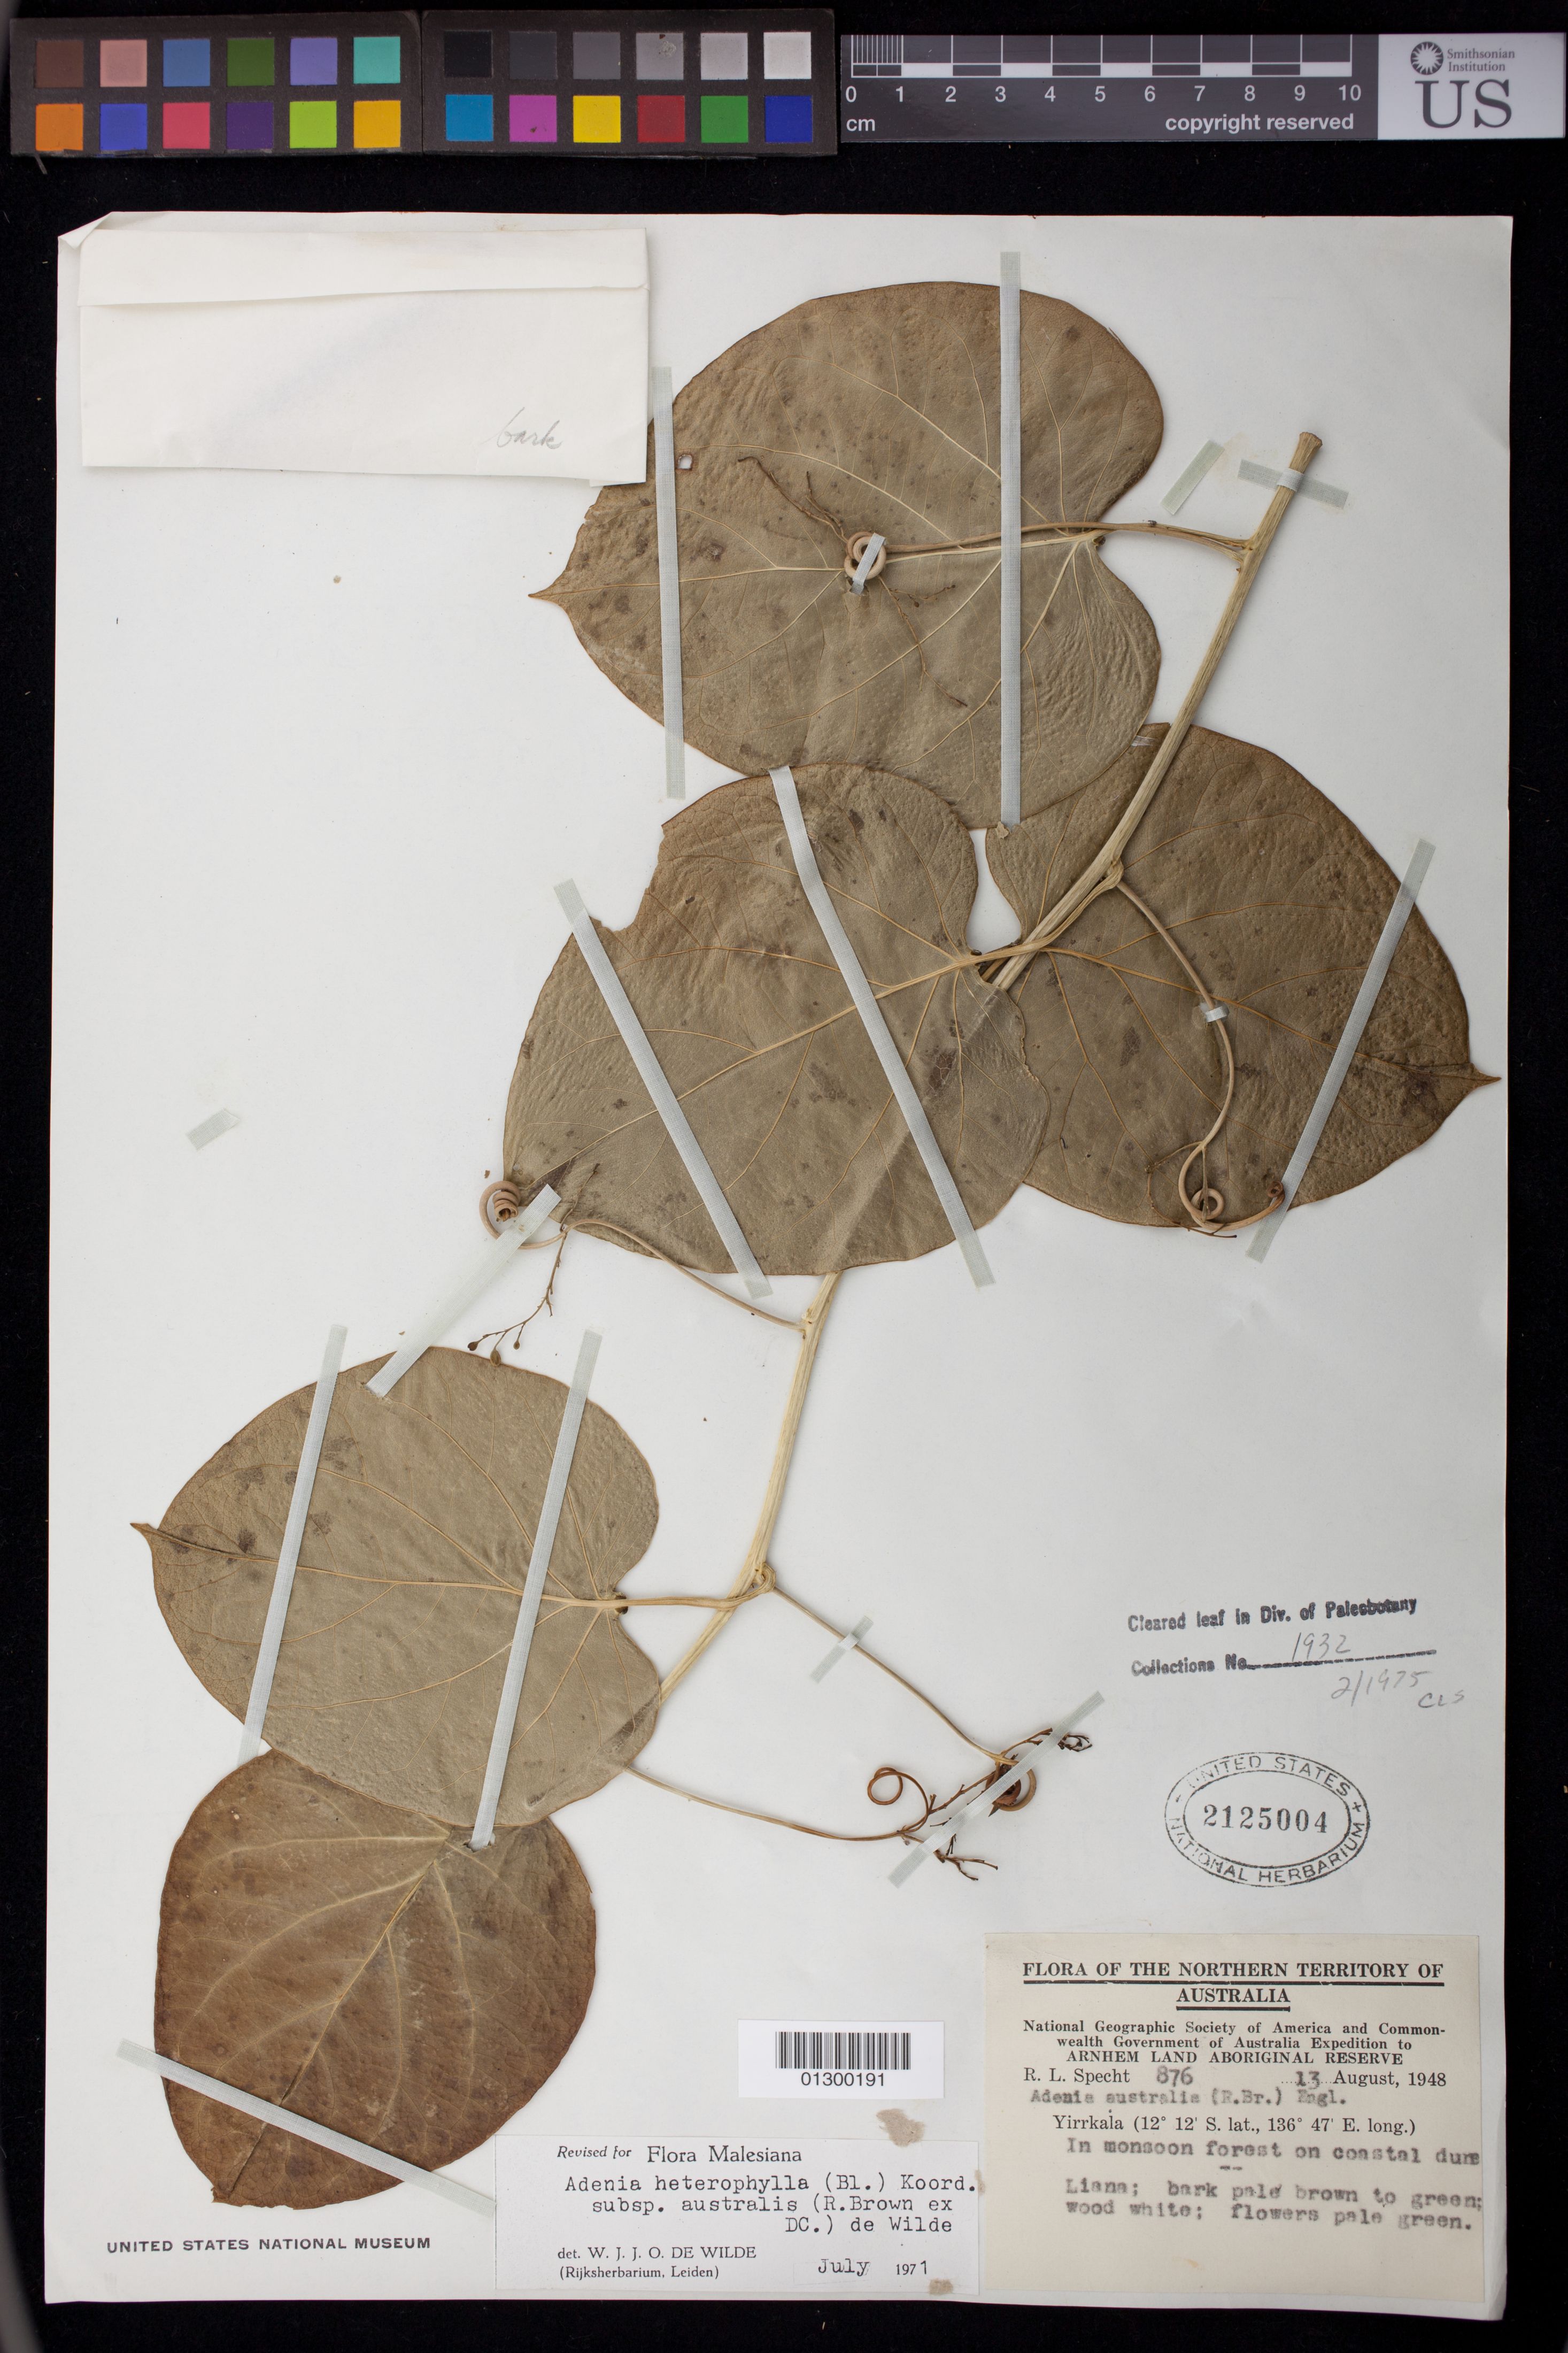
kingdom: Plantae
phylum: Tracheophyta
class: Magnoliopsida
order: Malpighiales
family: Passifloraceae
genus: Adenia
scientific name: Adenia heterophylla subsp. australis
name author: (R. Br. ex DC.) W.J. de Wilde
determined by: Wilde, W. J. J. O. de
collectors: R. L. Specht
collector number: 876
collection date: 1948-08-13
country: Australia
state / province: Northern Territory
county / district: East Arnhem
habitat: In monsoon forest on coastal dune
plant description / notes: Liana; bark pale brown to green; wood white; flowers pale green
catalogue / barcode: US 2125004